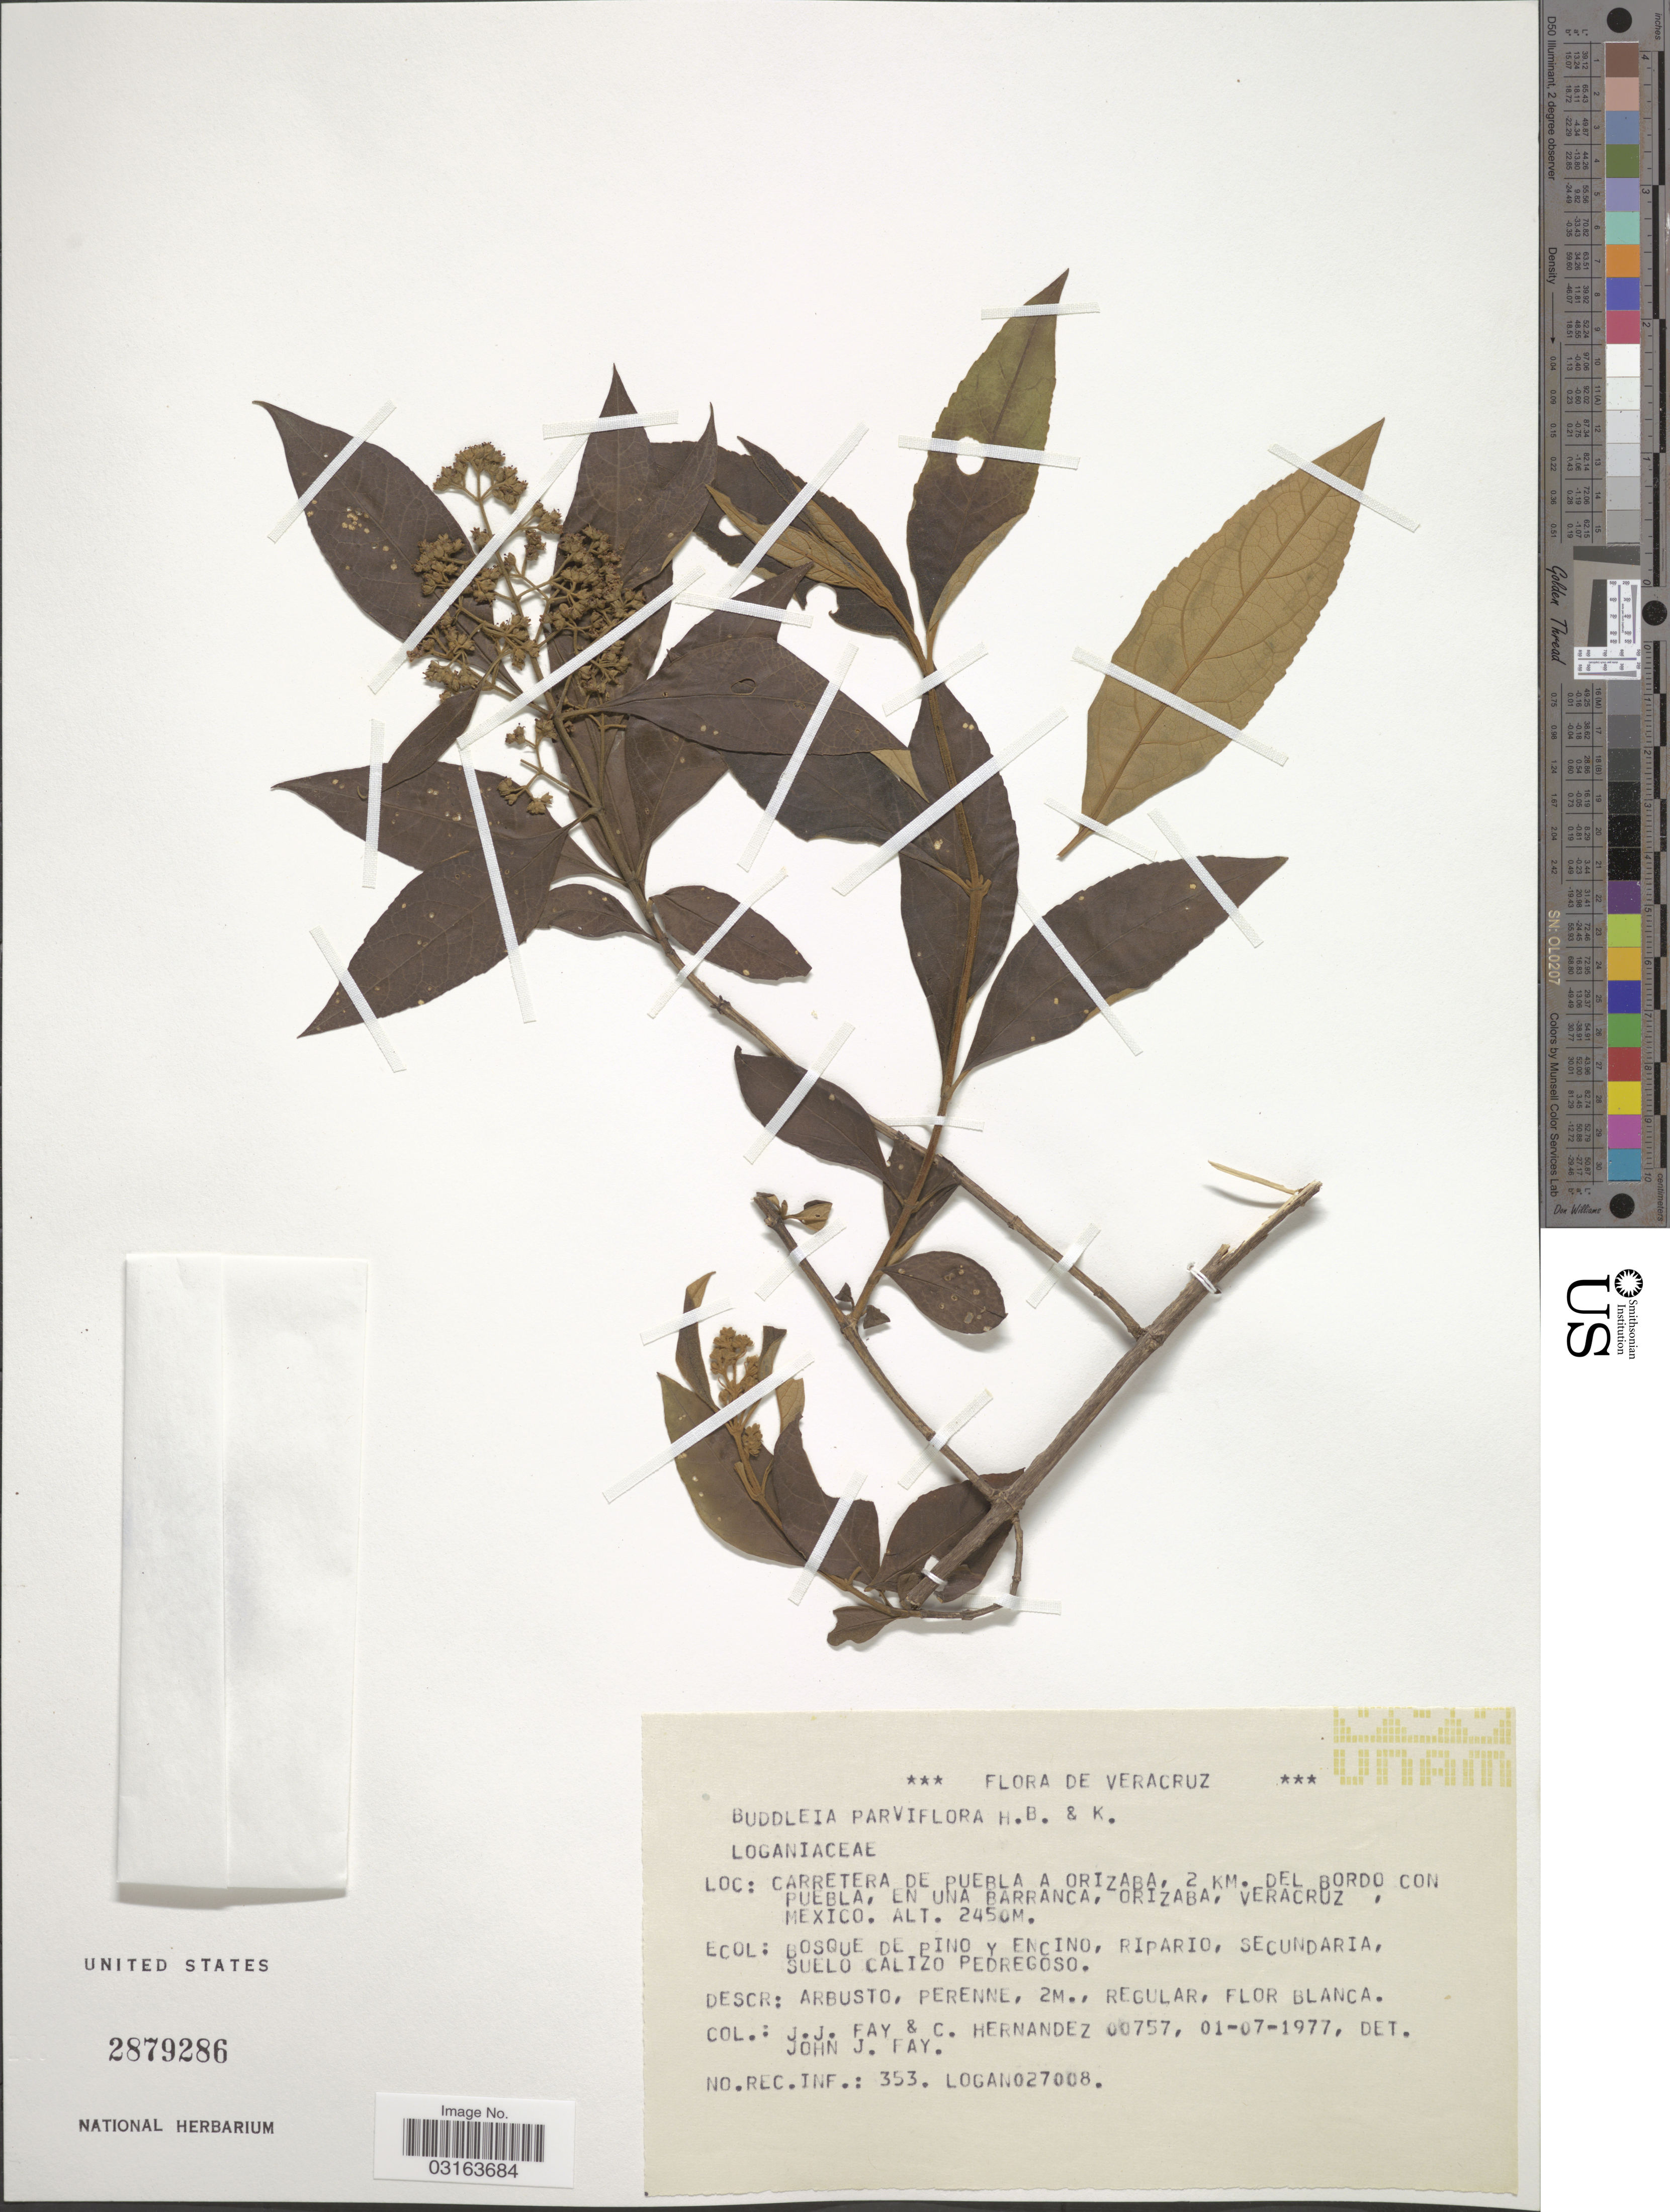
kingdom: Plantae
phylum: Tracheophyta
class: Magnoliopsida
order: Lamiales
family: Scrophulariaceae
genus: Buddleja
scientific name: Buddleja parviflora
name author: Kunth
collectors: J. Fay & C. Hernandez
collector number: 00757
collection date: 1977-07-01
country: Mexico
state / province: Veracruz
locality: Veracruz. Carretera de Puebla a Orízaba, 2 Km. del Bordo con Pueblo, en una Barranca, Oirzaba, Veracruz.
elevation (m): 2450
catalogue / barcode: US 2879286